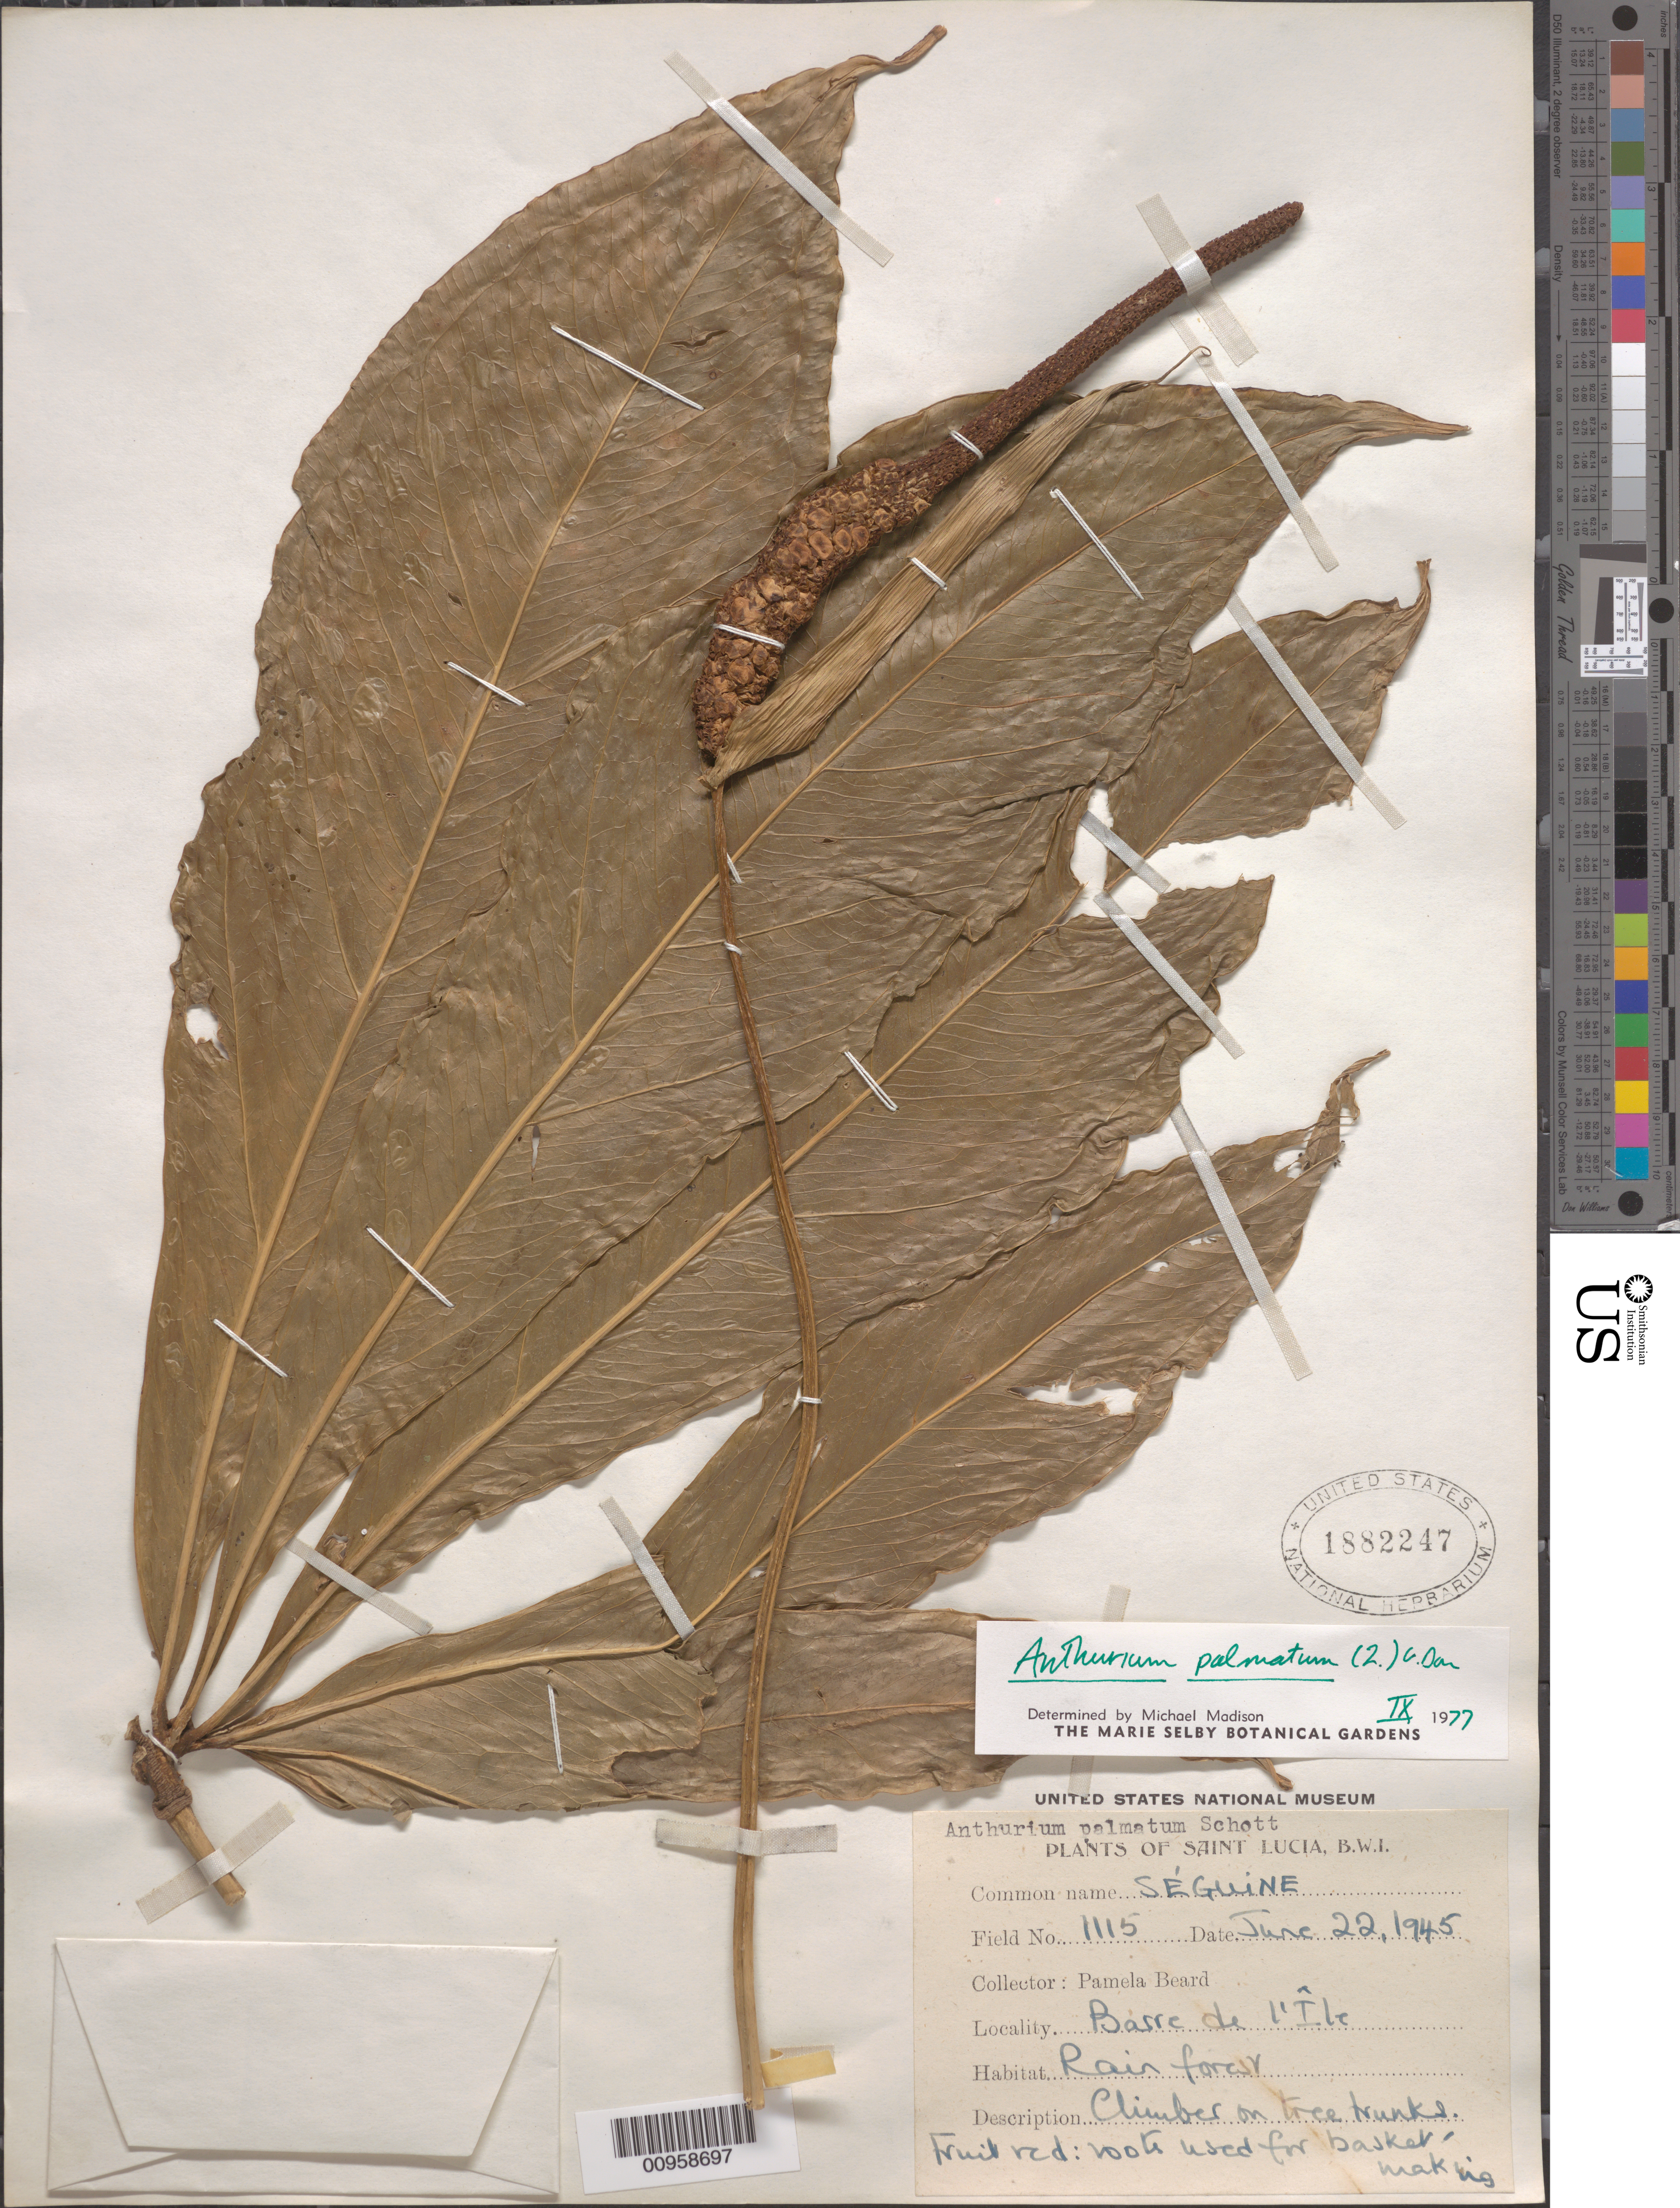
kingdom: Plantae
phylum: Tracheophyta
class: Liliopsida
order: Alismatales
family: Araceae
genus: Anthurium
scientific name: Anthurium palmatum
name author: (L.) Schott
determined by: Madison, Michael T.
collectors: P. Beard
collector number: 1115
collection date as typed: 22 Jun 1945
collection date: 1945-06-22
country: St. Lucia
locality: Barre de I'Île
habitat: On tree trunks in rain forest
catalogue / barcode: US 1882247